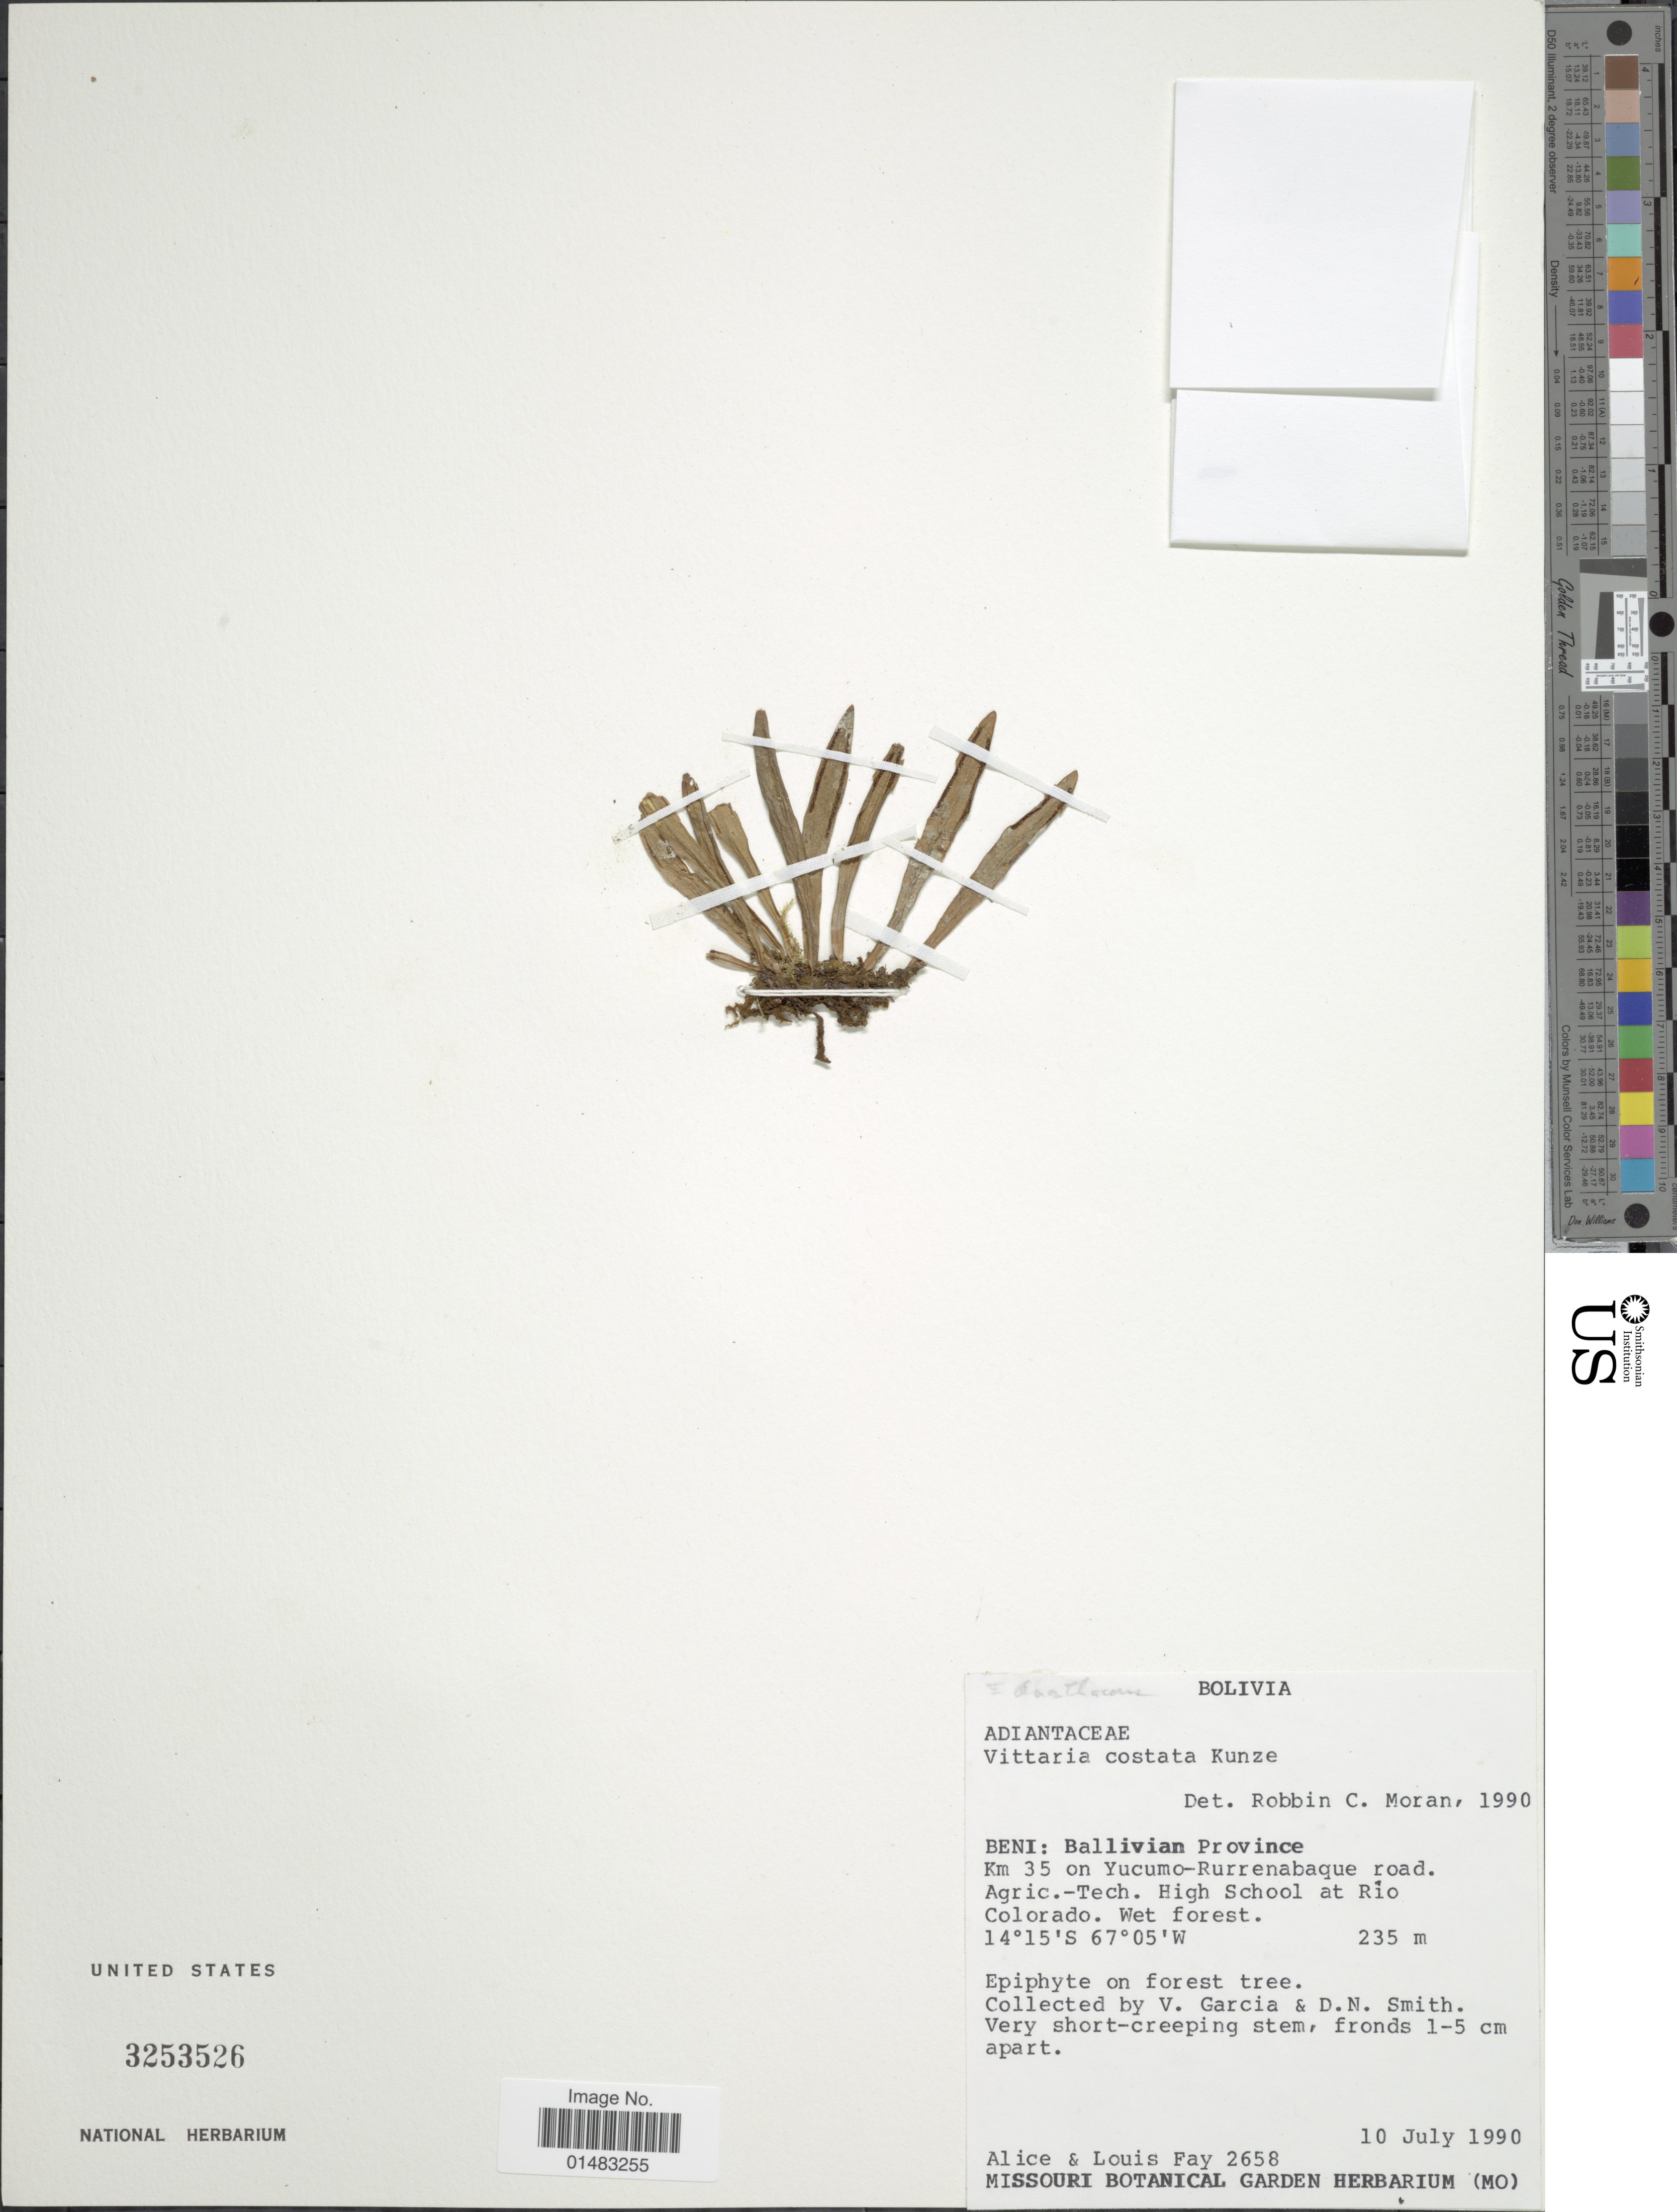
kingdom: Plantae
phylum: Tracheophyta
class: Polypodiopsida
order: Polypodiales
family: Pteridaceae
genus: Ananthacorus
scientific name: Ananthacorus angustifolius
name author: (Sw.) Underw. & Maxon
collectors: A. Fay & L. Fay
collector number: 2658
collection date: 1990-07-10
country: Bolivia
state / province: Beni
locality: Km 35 on Yucumo-Rurrenabaque road Agric-Tech, High School at Rio Colorado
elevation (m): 235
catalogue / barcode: US 3253526